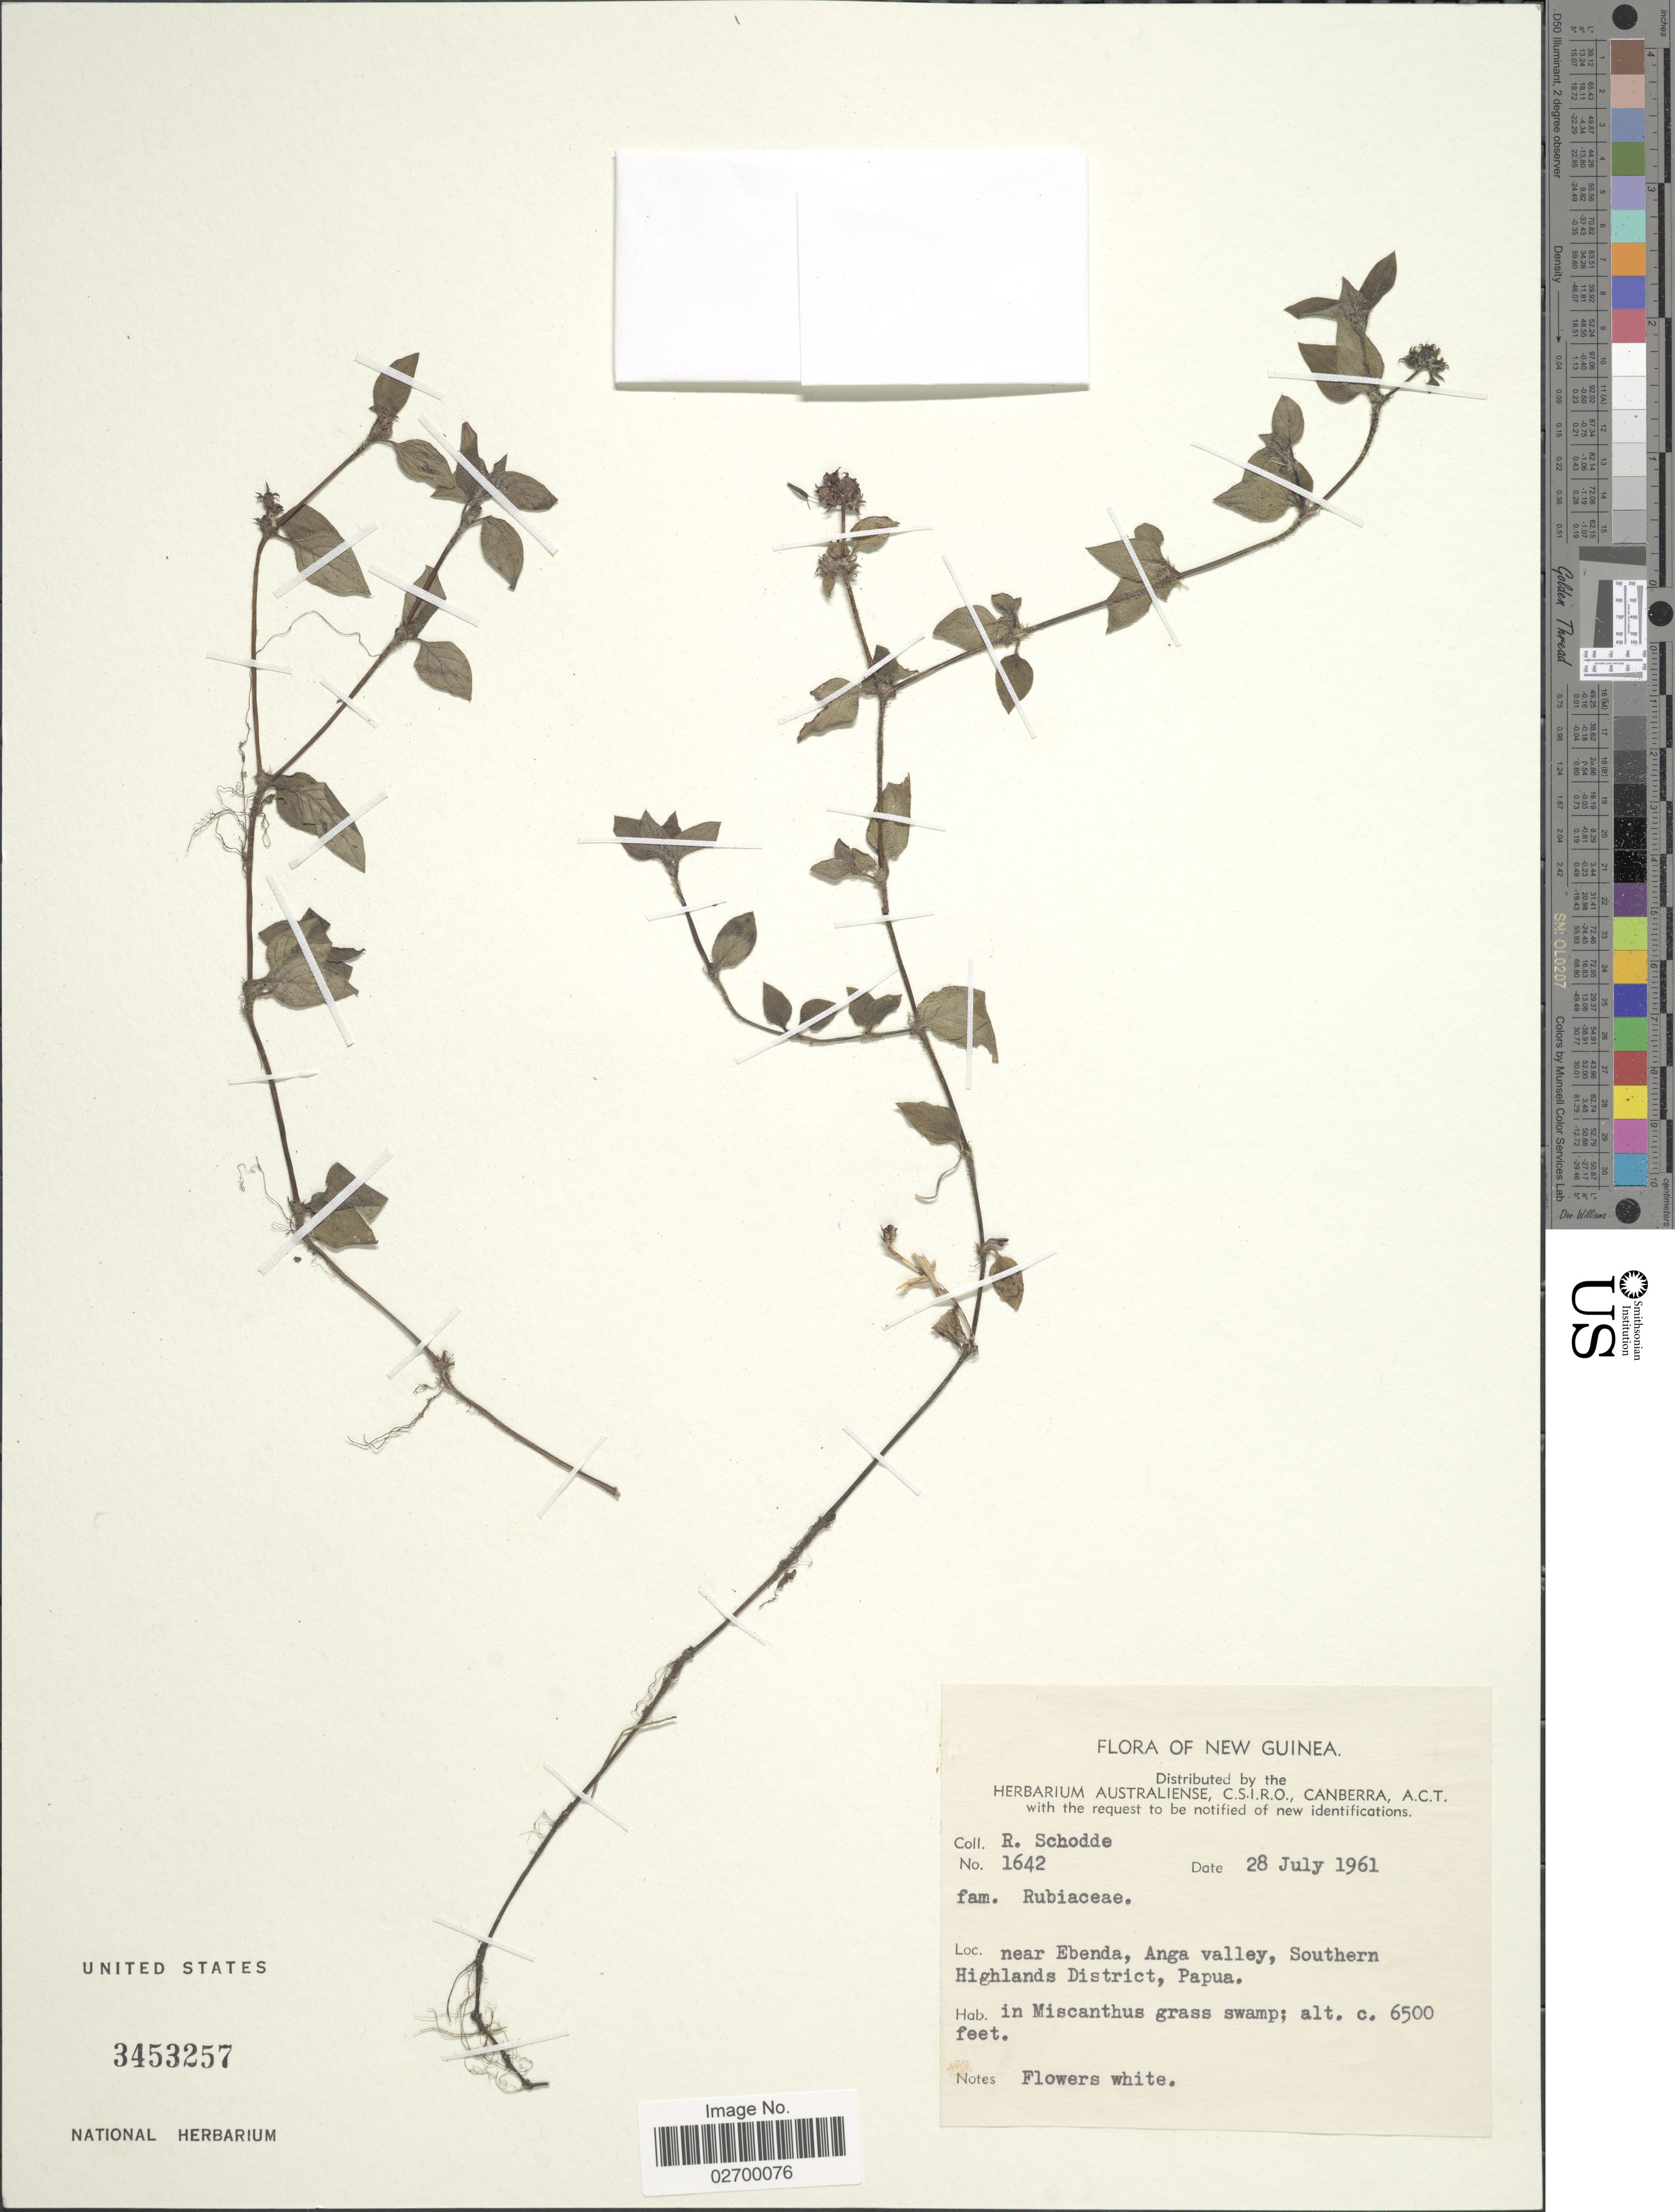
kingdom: Plantae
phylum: Tracheophyta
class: Magnoliopsida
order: Gentianales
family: Rubiaceae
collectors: R. Schodde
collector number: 1642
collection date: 1961-07-28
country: Papua New Guinea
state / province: Southern Highlands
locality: New Guinea. Near Ebenda, Anga Valley, Papua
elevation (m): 1981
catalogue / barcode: US 3453257